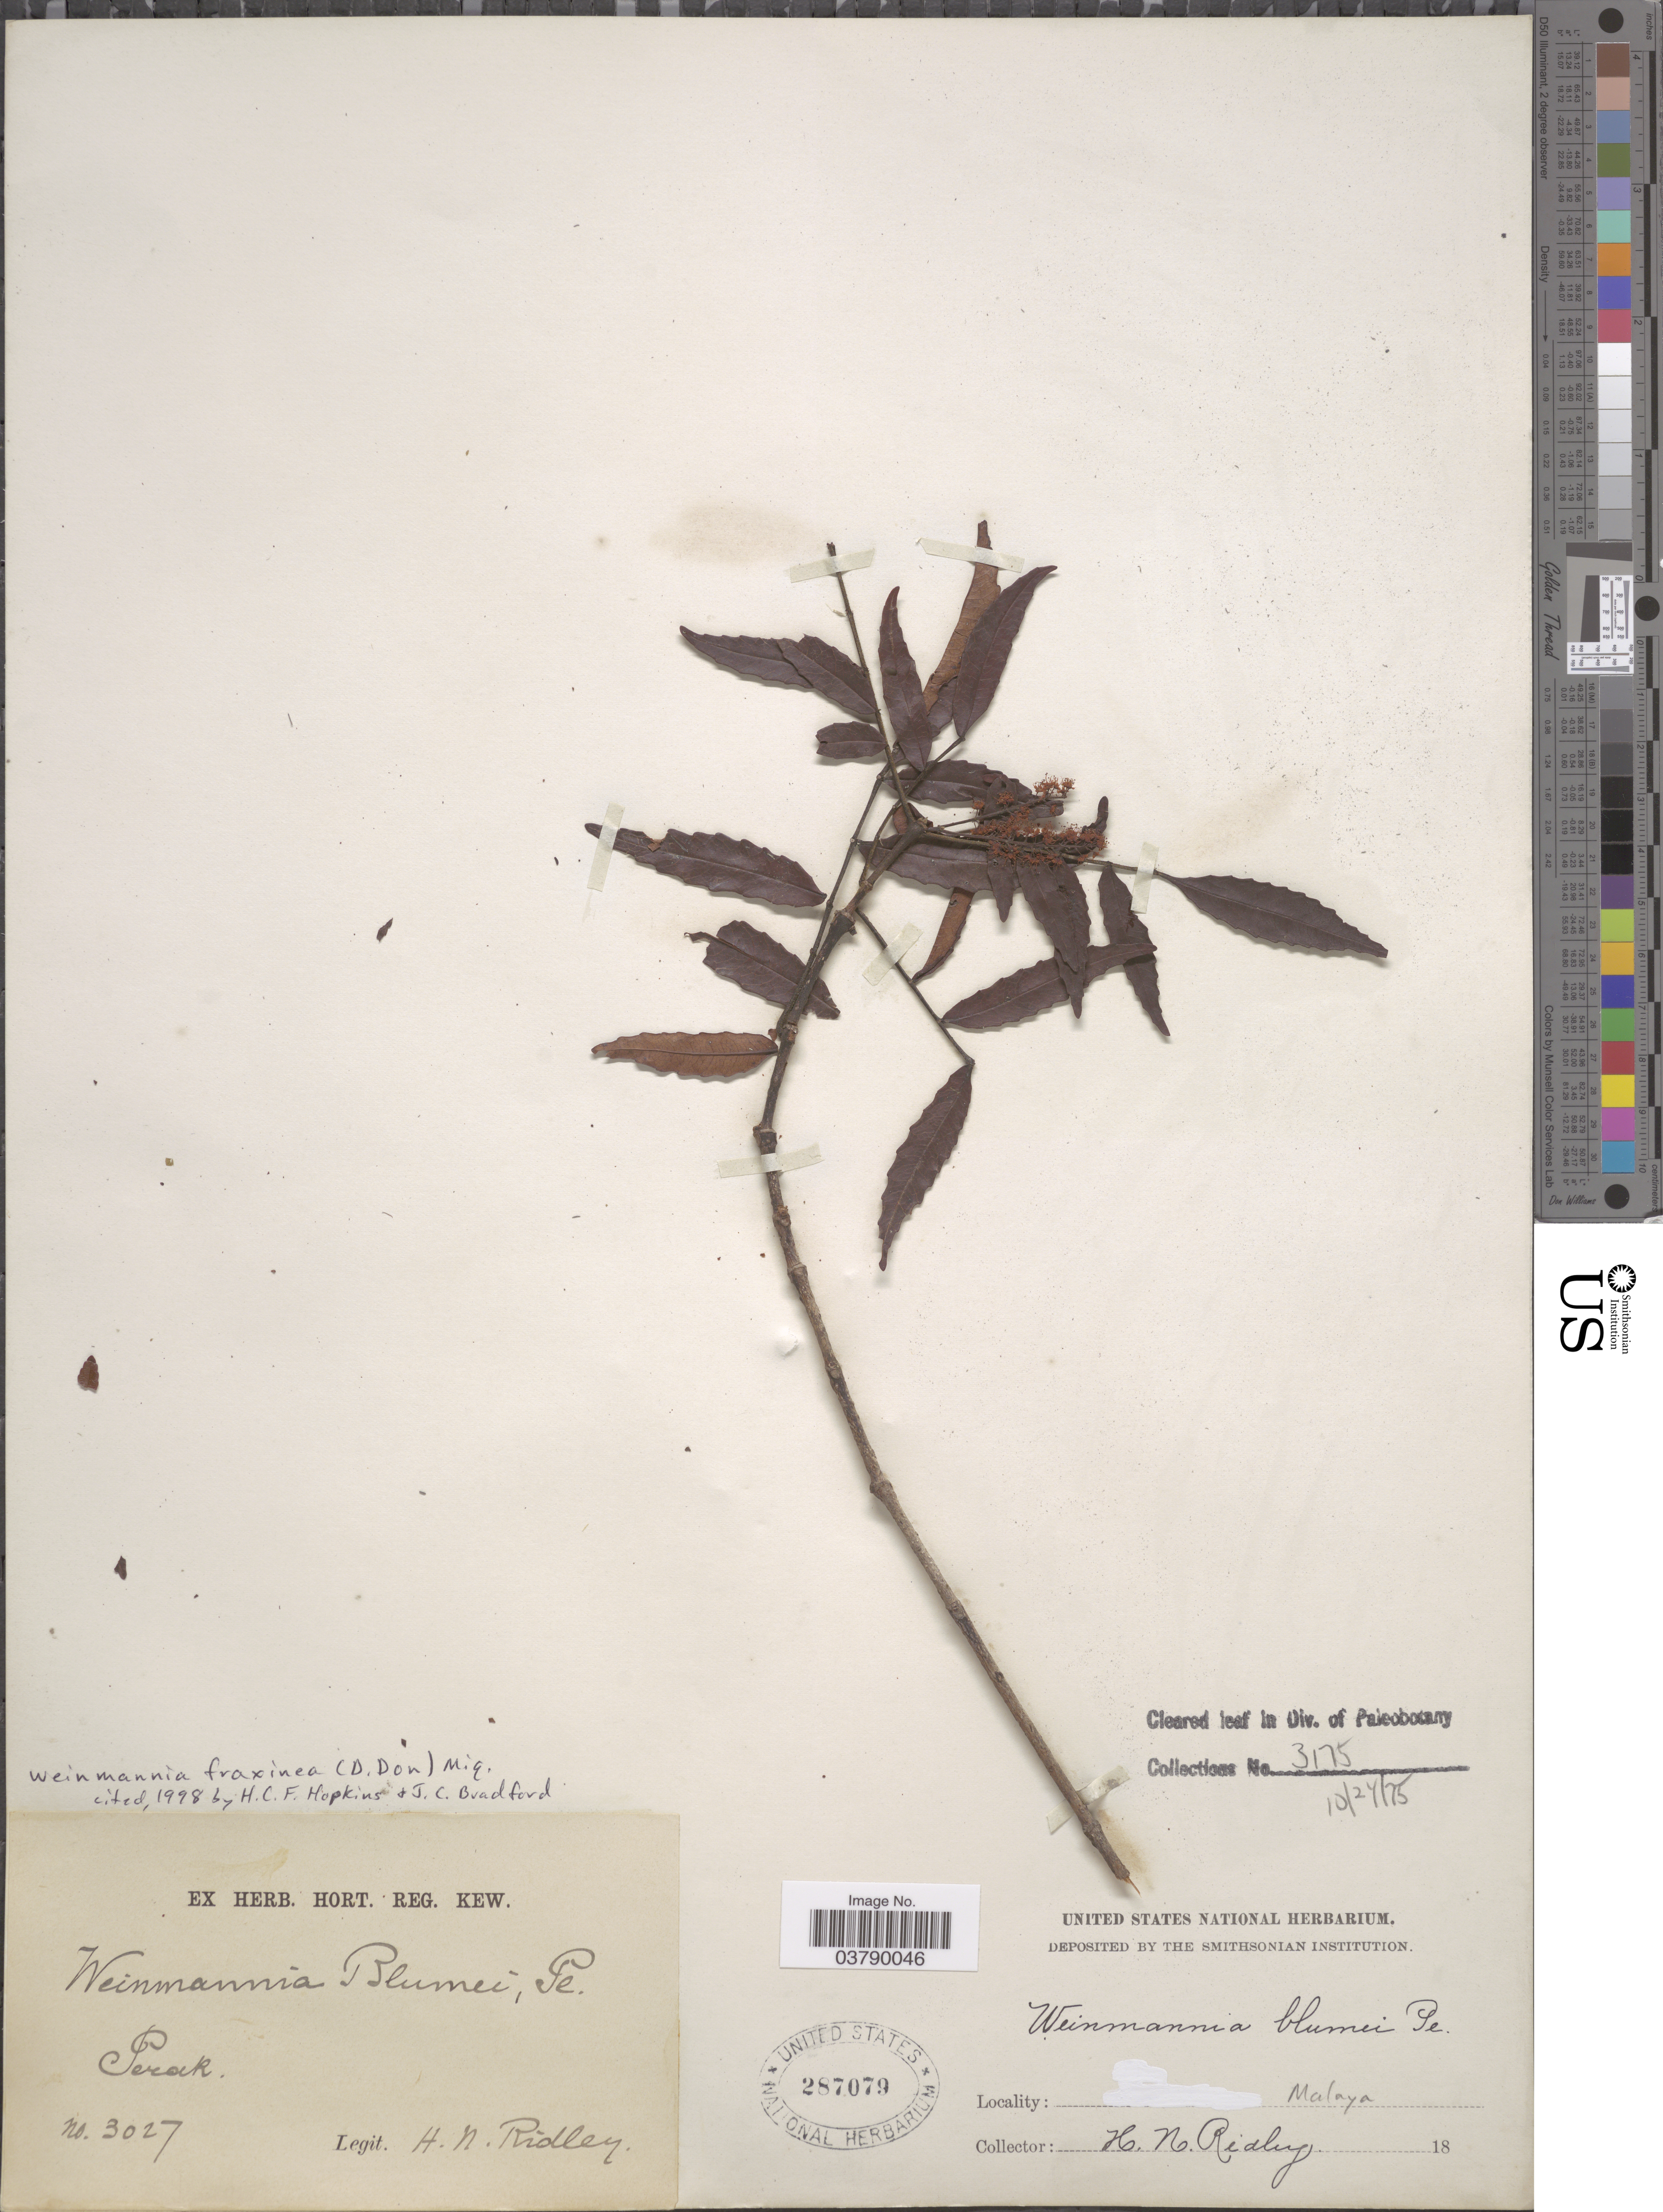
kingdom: Plantae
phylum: Tracheophyta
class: Magnoliopsida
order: Oxalidales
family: Cunoniaceae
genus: Pterophylla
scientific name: Pterophylla fraxinea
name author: D. Don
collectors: H. N. Ridley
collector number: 3027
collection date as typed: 18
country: Malaysia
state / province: Perak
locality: Malaya.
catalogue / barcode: US 287079